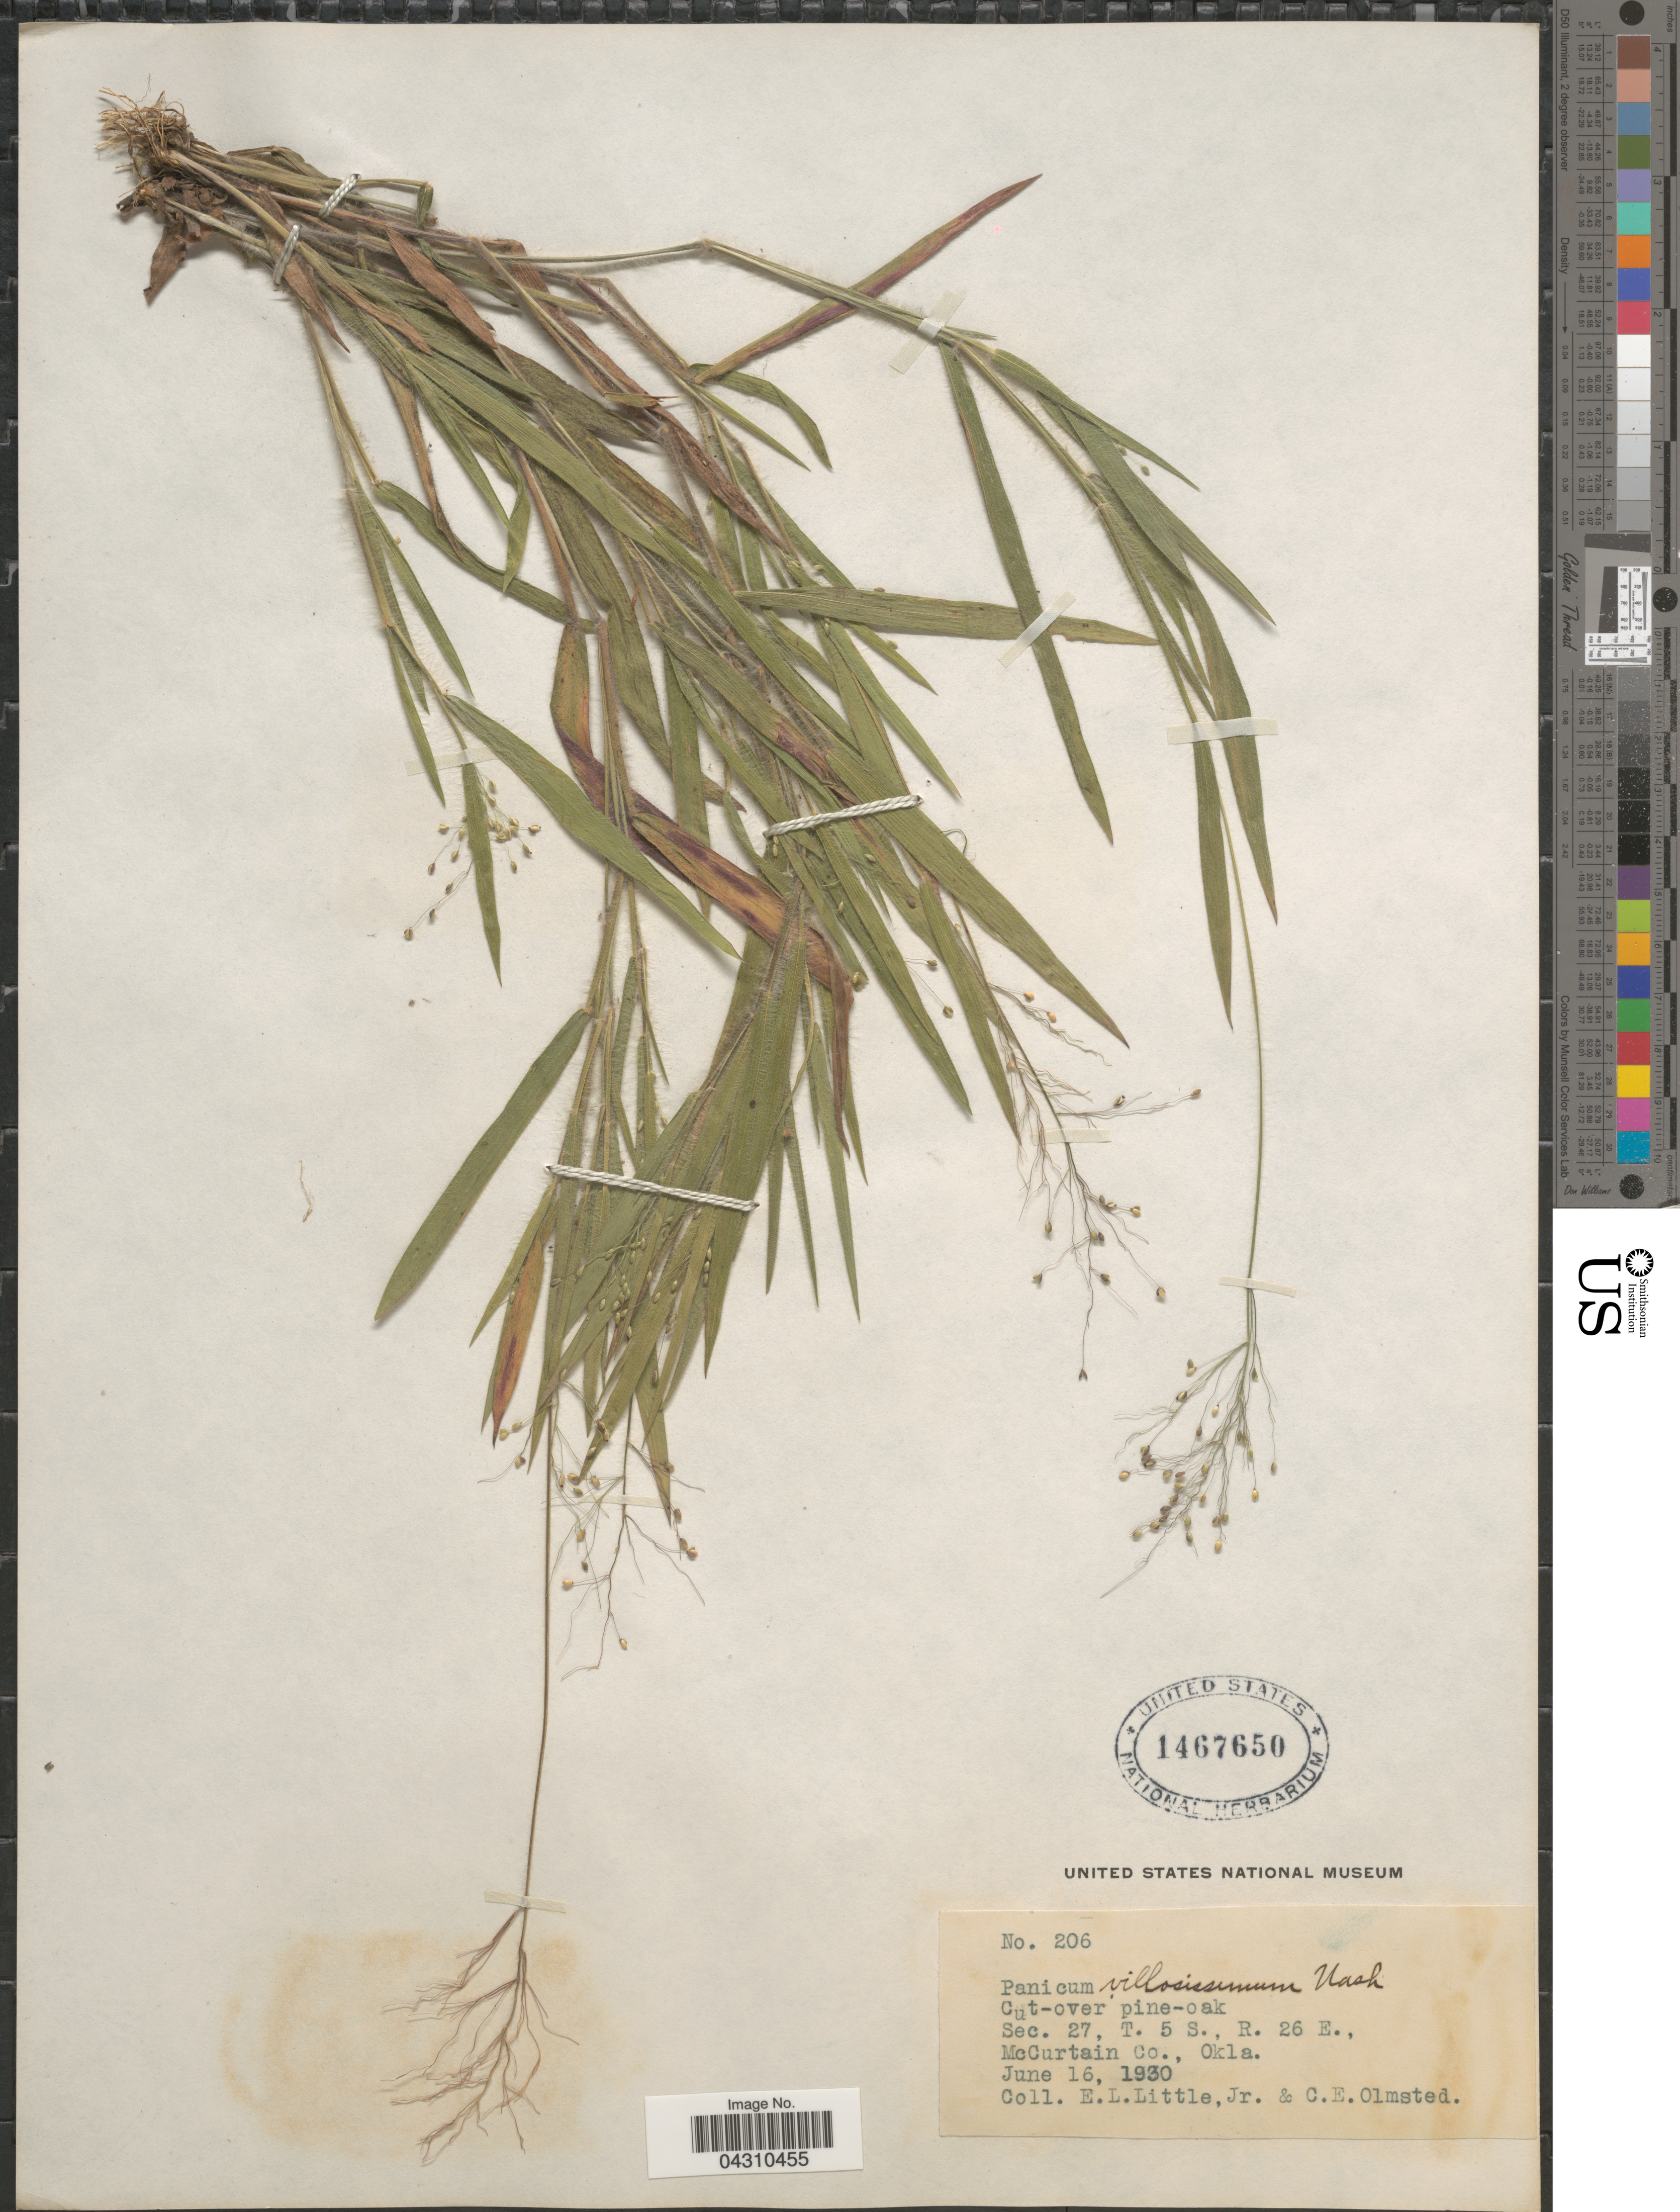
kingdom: Plantae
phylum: Tracheophyta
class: Liliopsida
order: Poales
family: Poaceae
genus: Dichanthelium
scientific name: Dichanthelium acuminatum var. acuminatum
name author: (Sw.) Gould & C.A. Clark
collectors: E. L. Little & C. Olmsted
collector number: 206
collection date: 1930-06-16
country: United States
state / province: Oklahoma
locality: Sec. 27, T. 5 S., R. 26 E., McCurtain Co.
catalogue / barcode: US 1467650